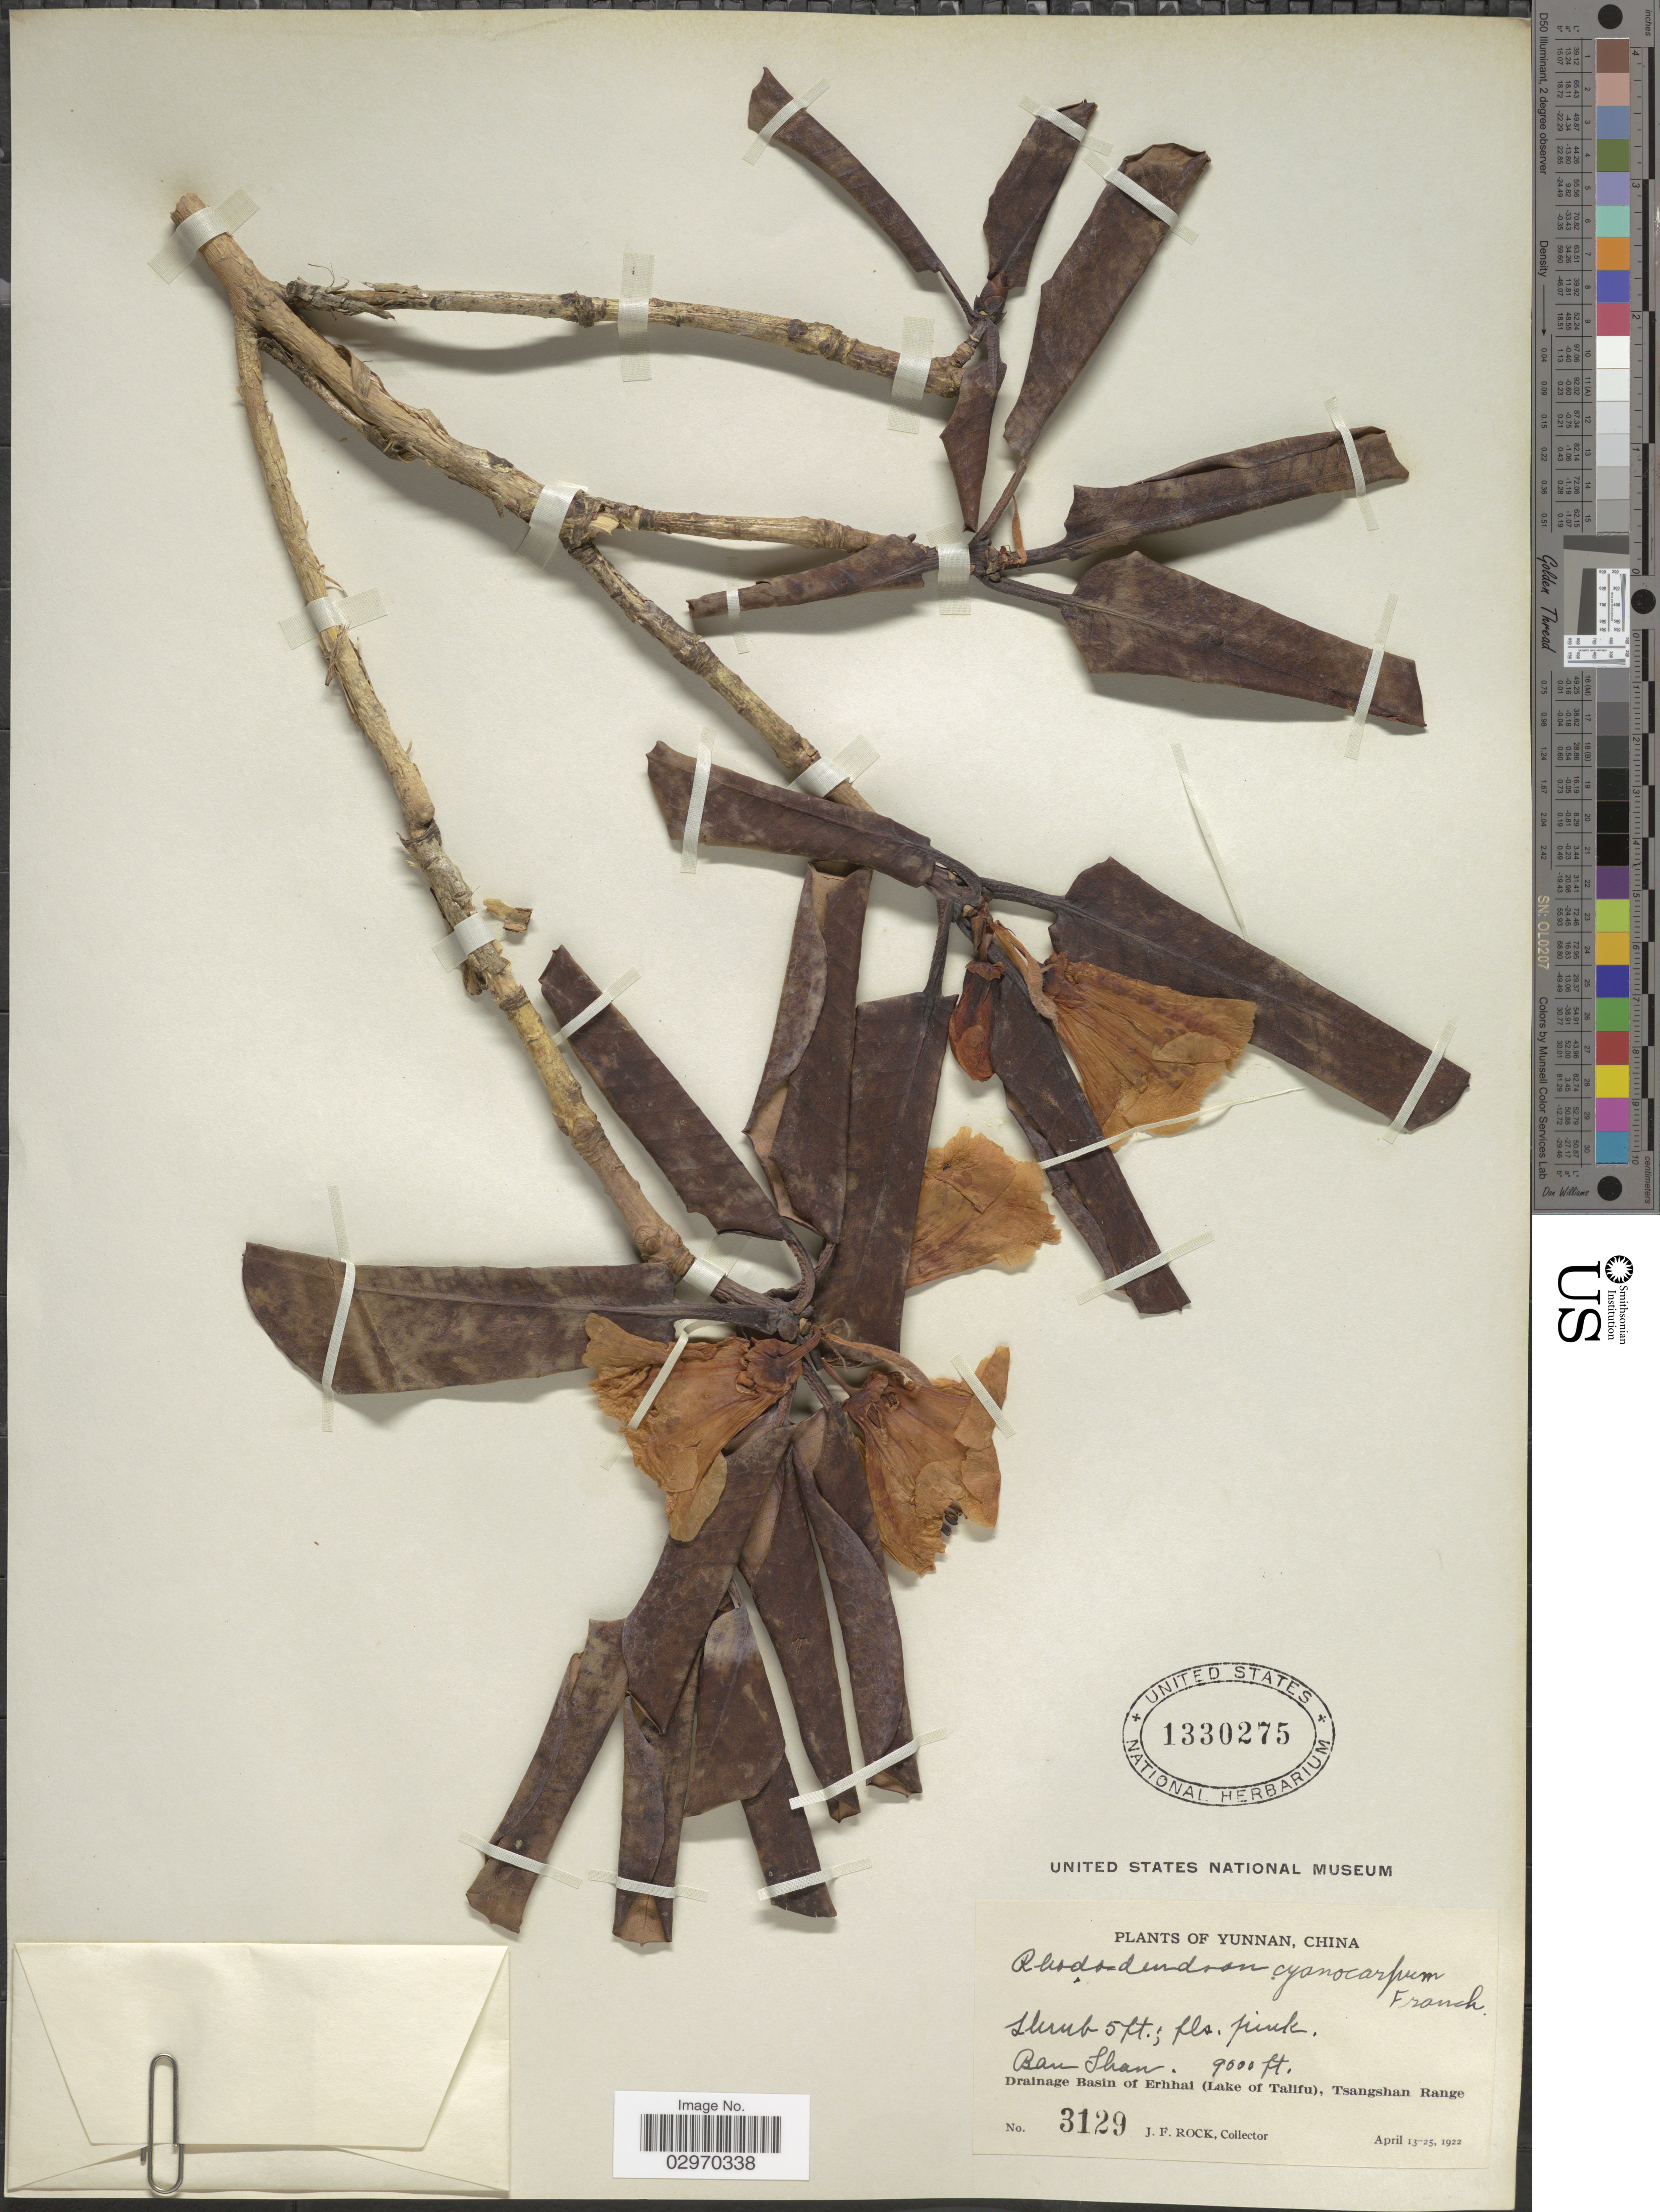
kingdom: Plantae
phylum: Tracheophyta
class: Magnoliopsida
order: Ericales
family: Ericaceae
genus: Rhododendron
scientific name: Rhododendron cyanocarpum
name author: (Franch.) Franch. ex W.W. Sm.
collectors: J. Rock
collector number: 3129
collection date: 1922-04-13/1922-04-25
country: China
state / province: Yunnan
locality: Ban Shan. Drainage Basin of Erhhai (Lake of Talifu), Tsangshan Range.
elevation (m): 2743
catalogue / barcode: US 1330275